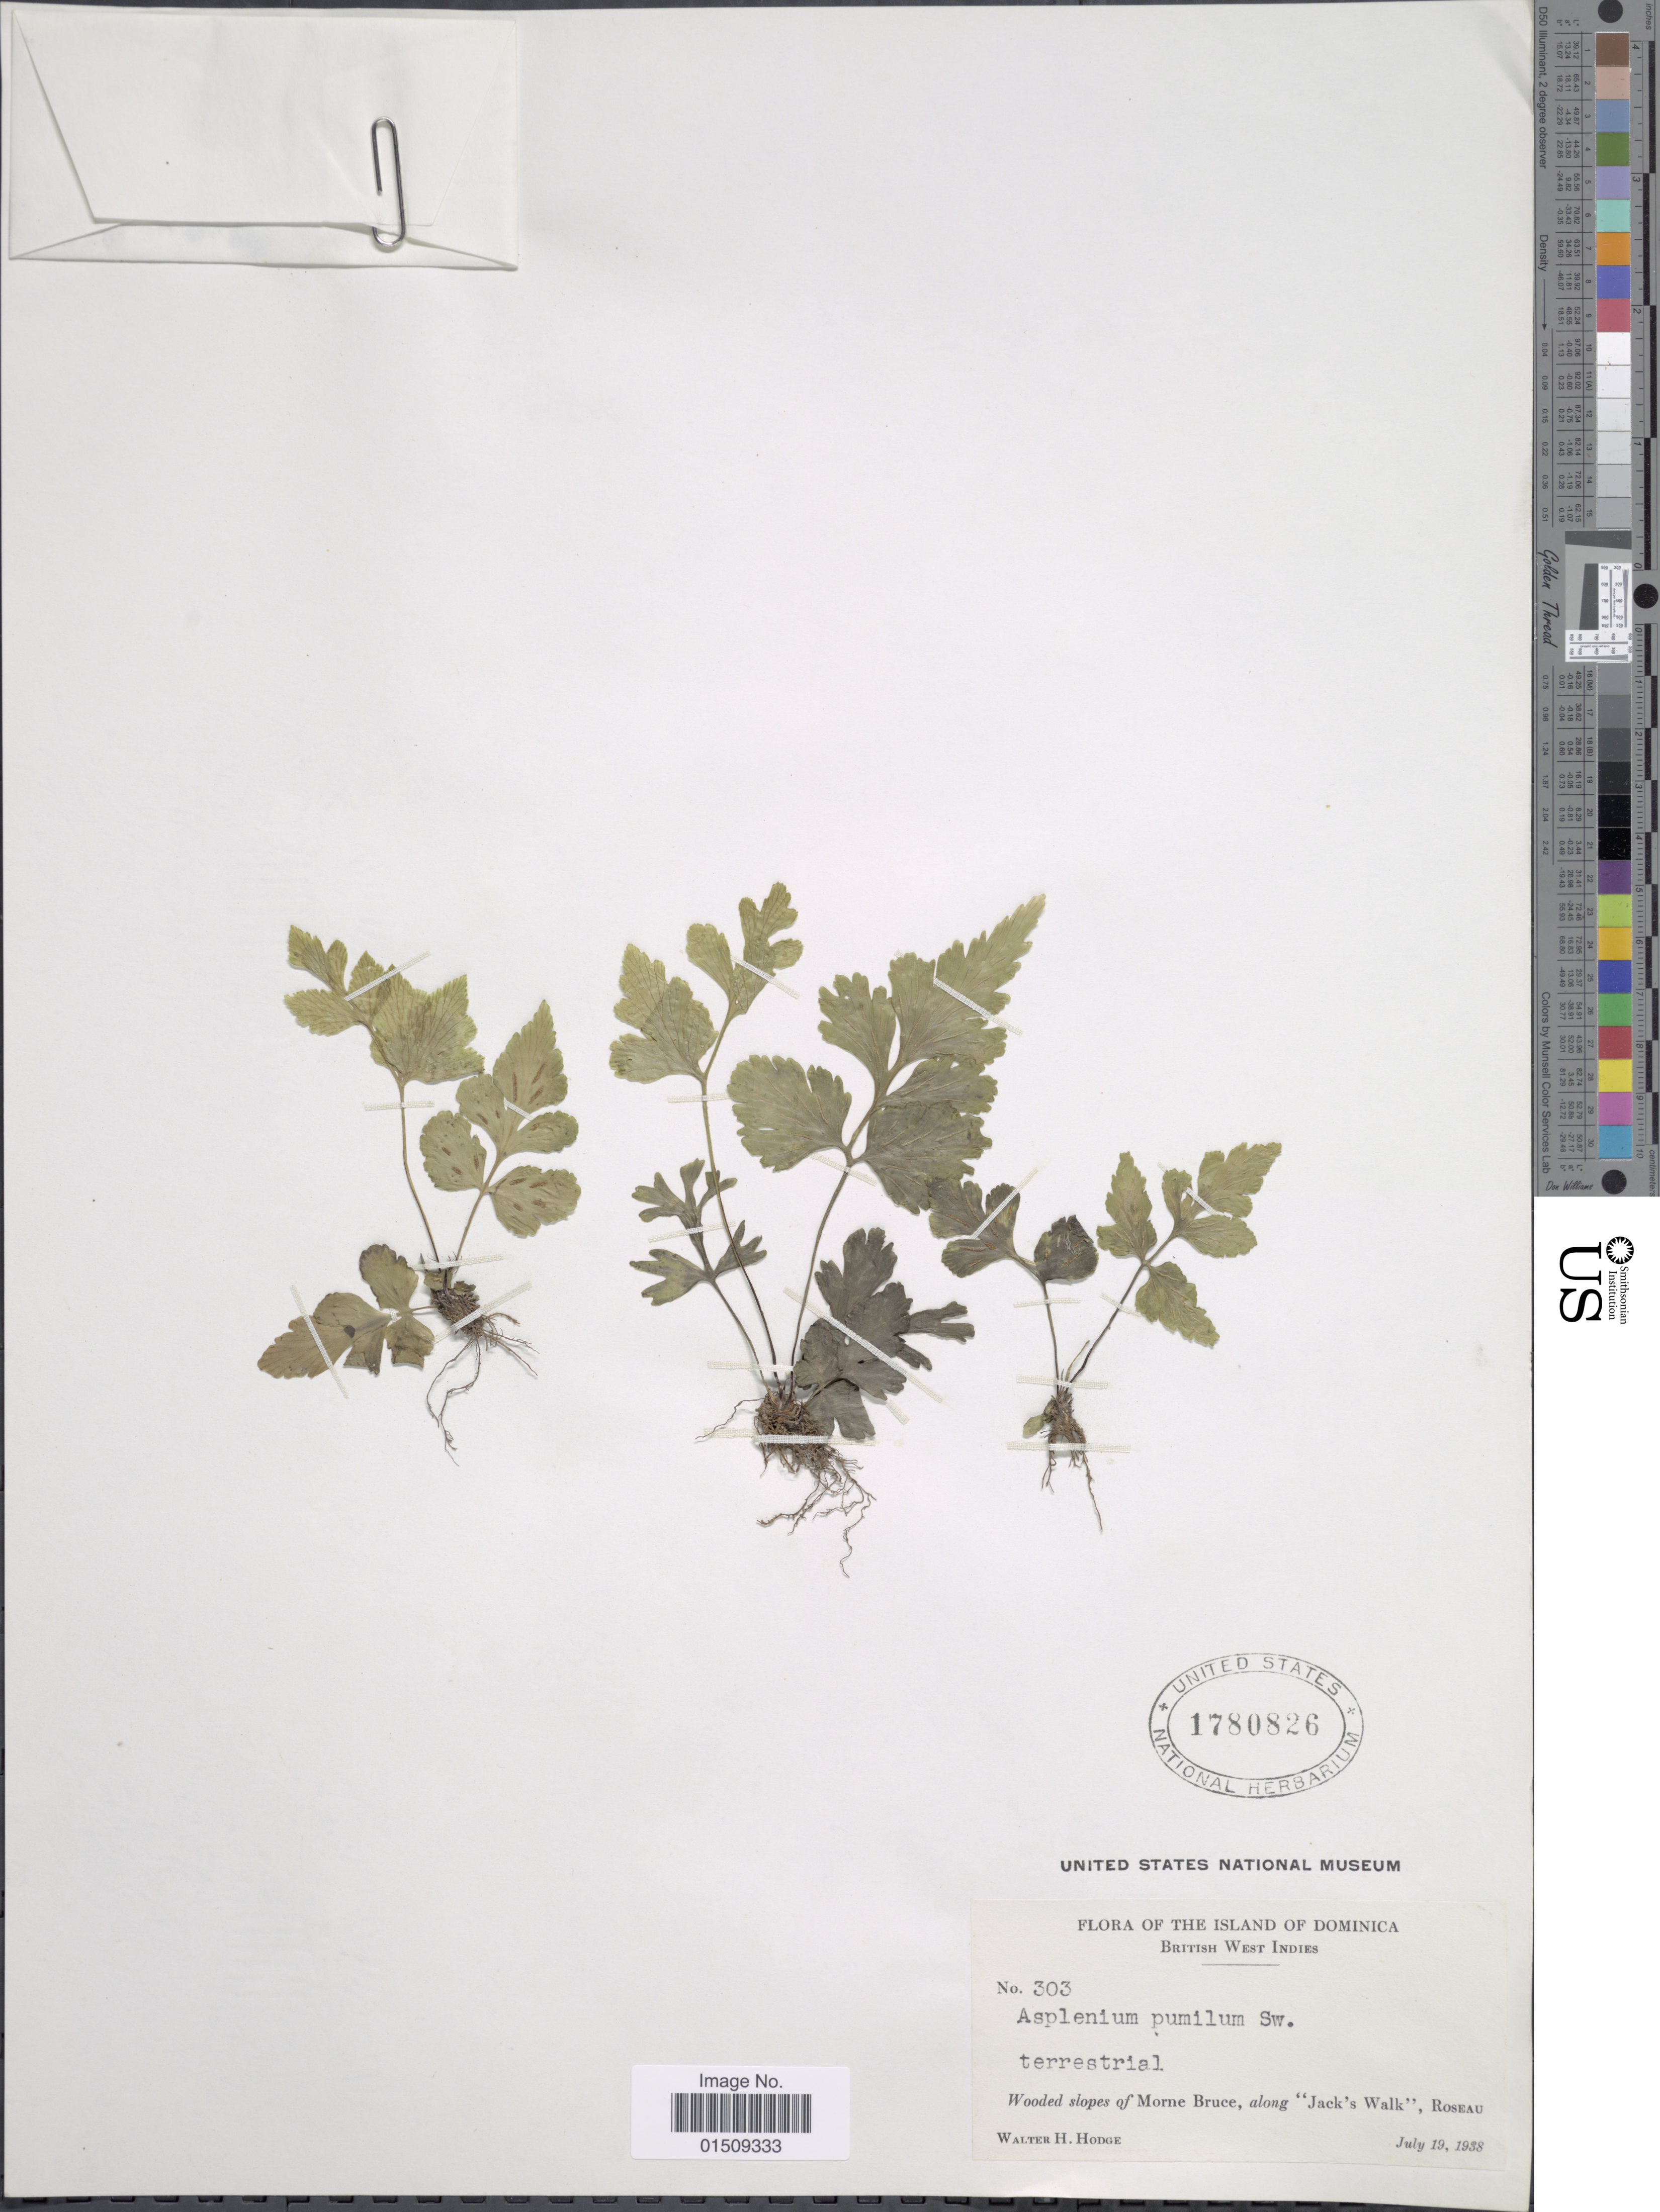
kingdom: Plantae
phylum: Tracheophyta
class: Polypodiopsida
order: Polypodiales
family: Aspleniaceae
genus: Asplenium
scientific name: Asplenium pumilum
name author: Sw.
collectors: W. Hodge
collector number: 303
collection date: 1938-07-19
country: Dominica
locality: The Island of Dominica, British West Indies, Wooded slopes of Morne Bruce, along "Jack's Walk", Roseau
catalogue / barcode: US 1780826